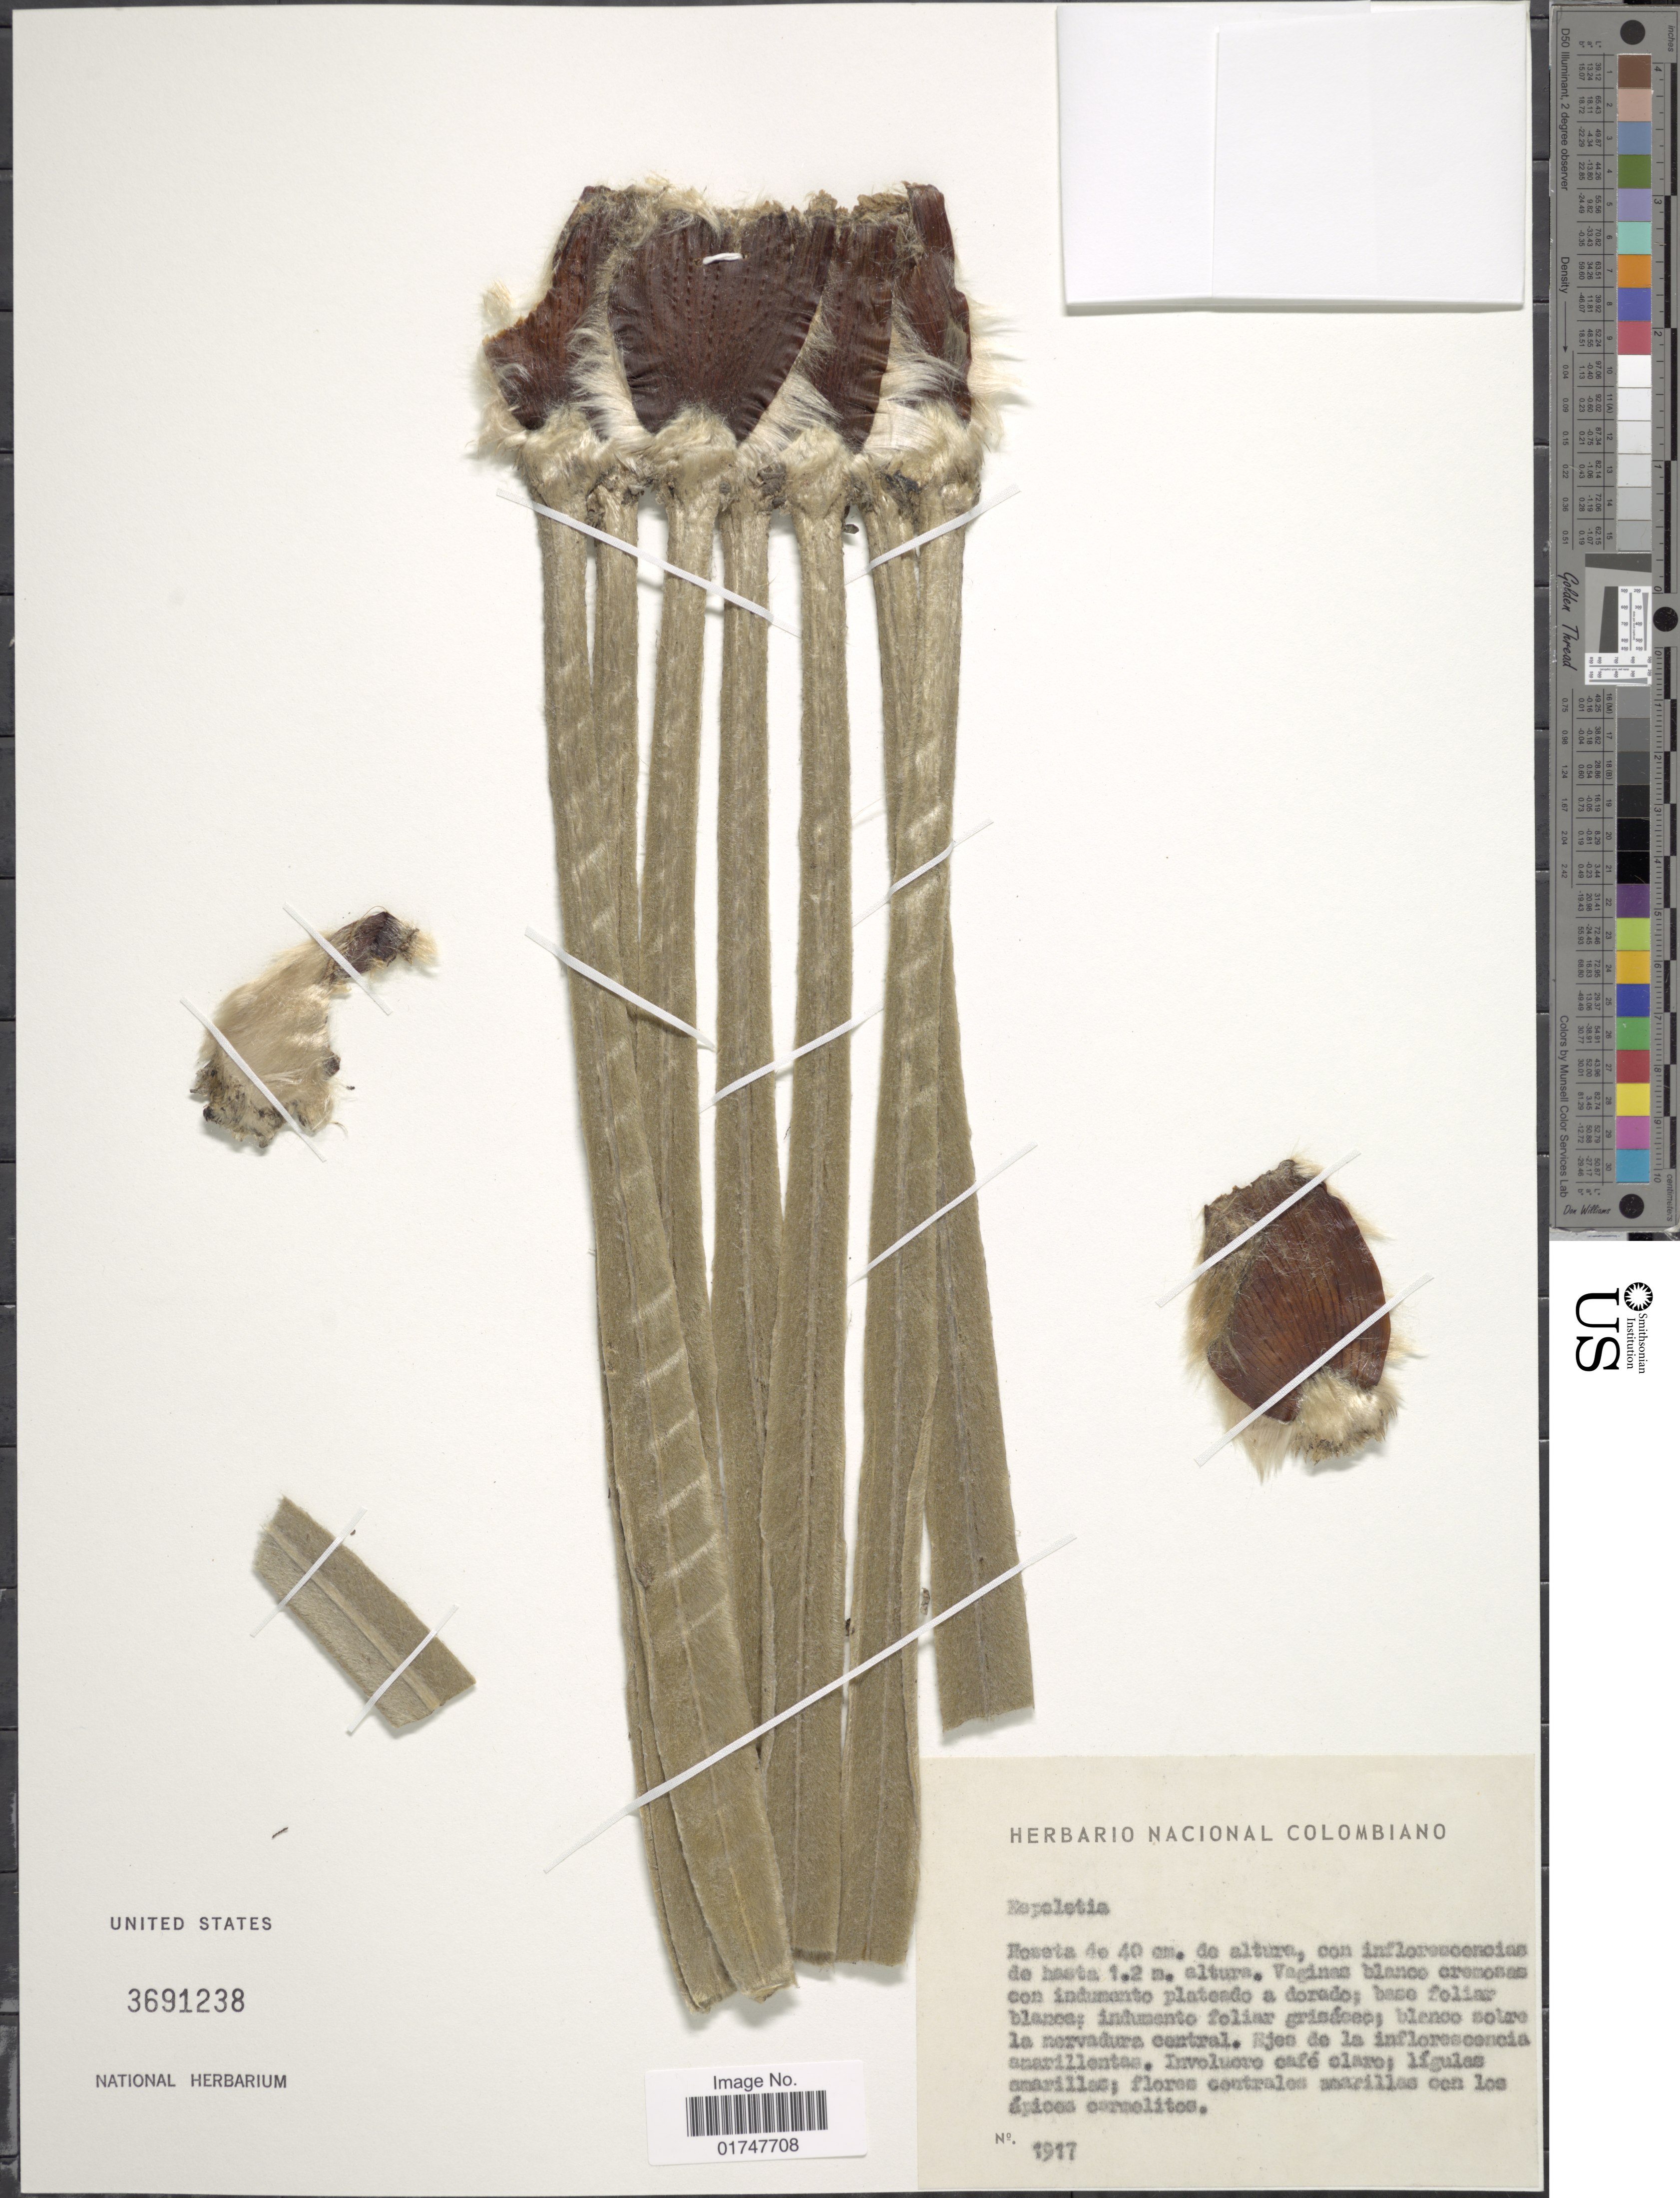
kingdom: Plantae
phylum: Tracheophyta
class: Magnoliopsida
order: Asterales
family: Asteraceae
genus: Espeletia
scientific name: Espeletia sp.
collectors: ex herb. Nac. Colomb.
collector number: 1917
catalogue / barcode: US 3691238